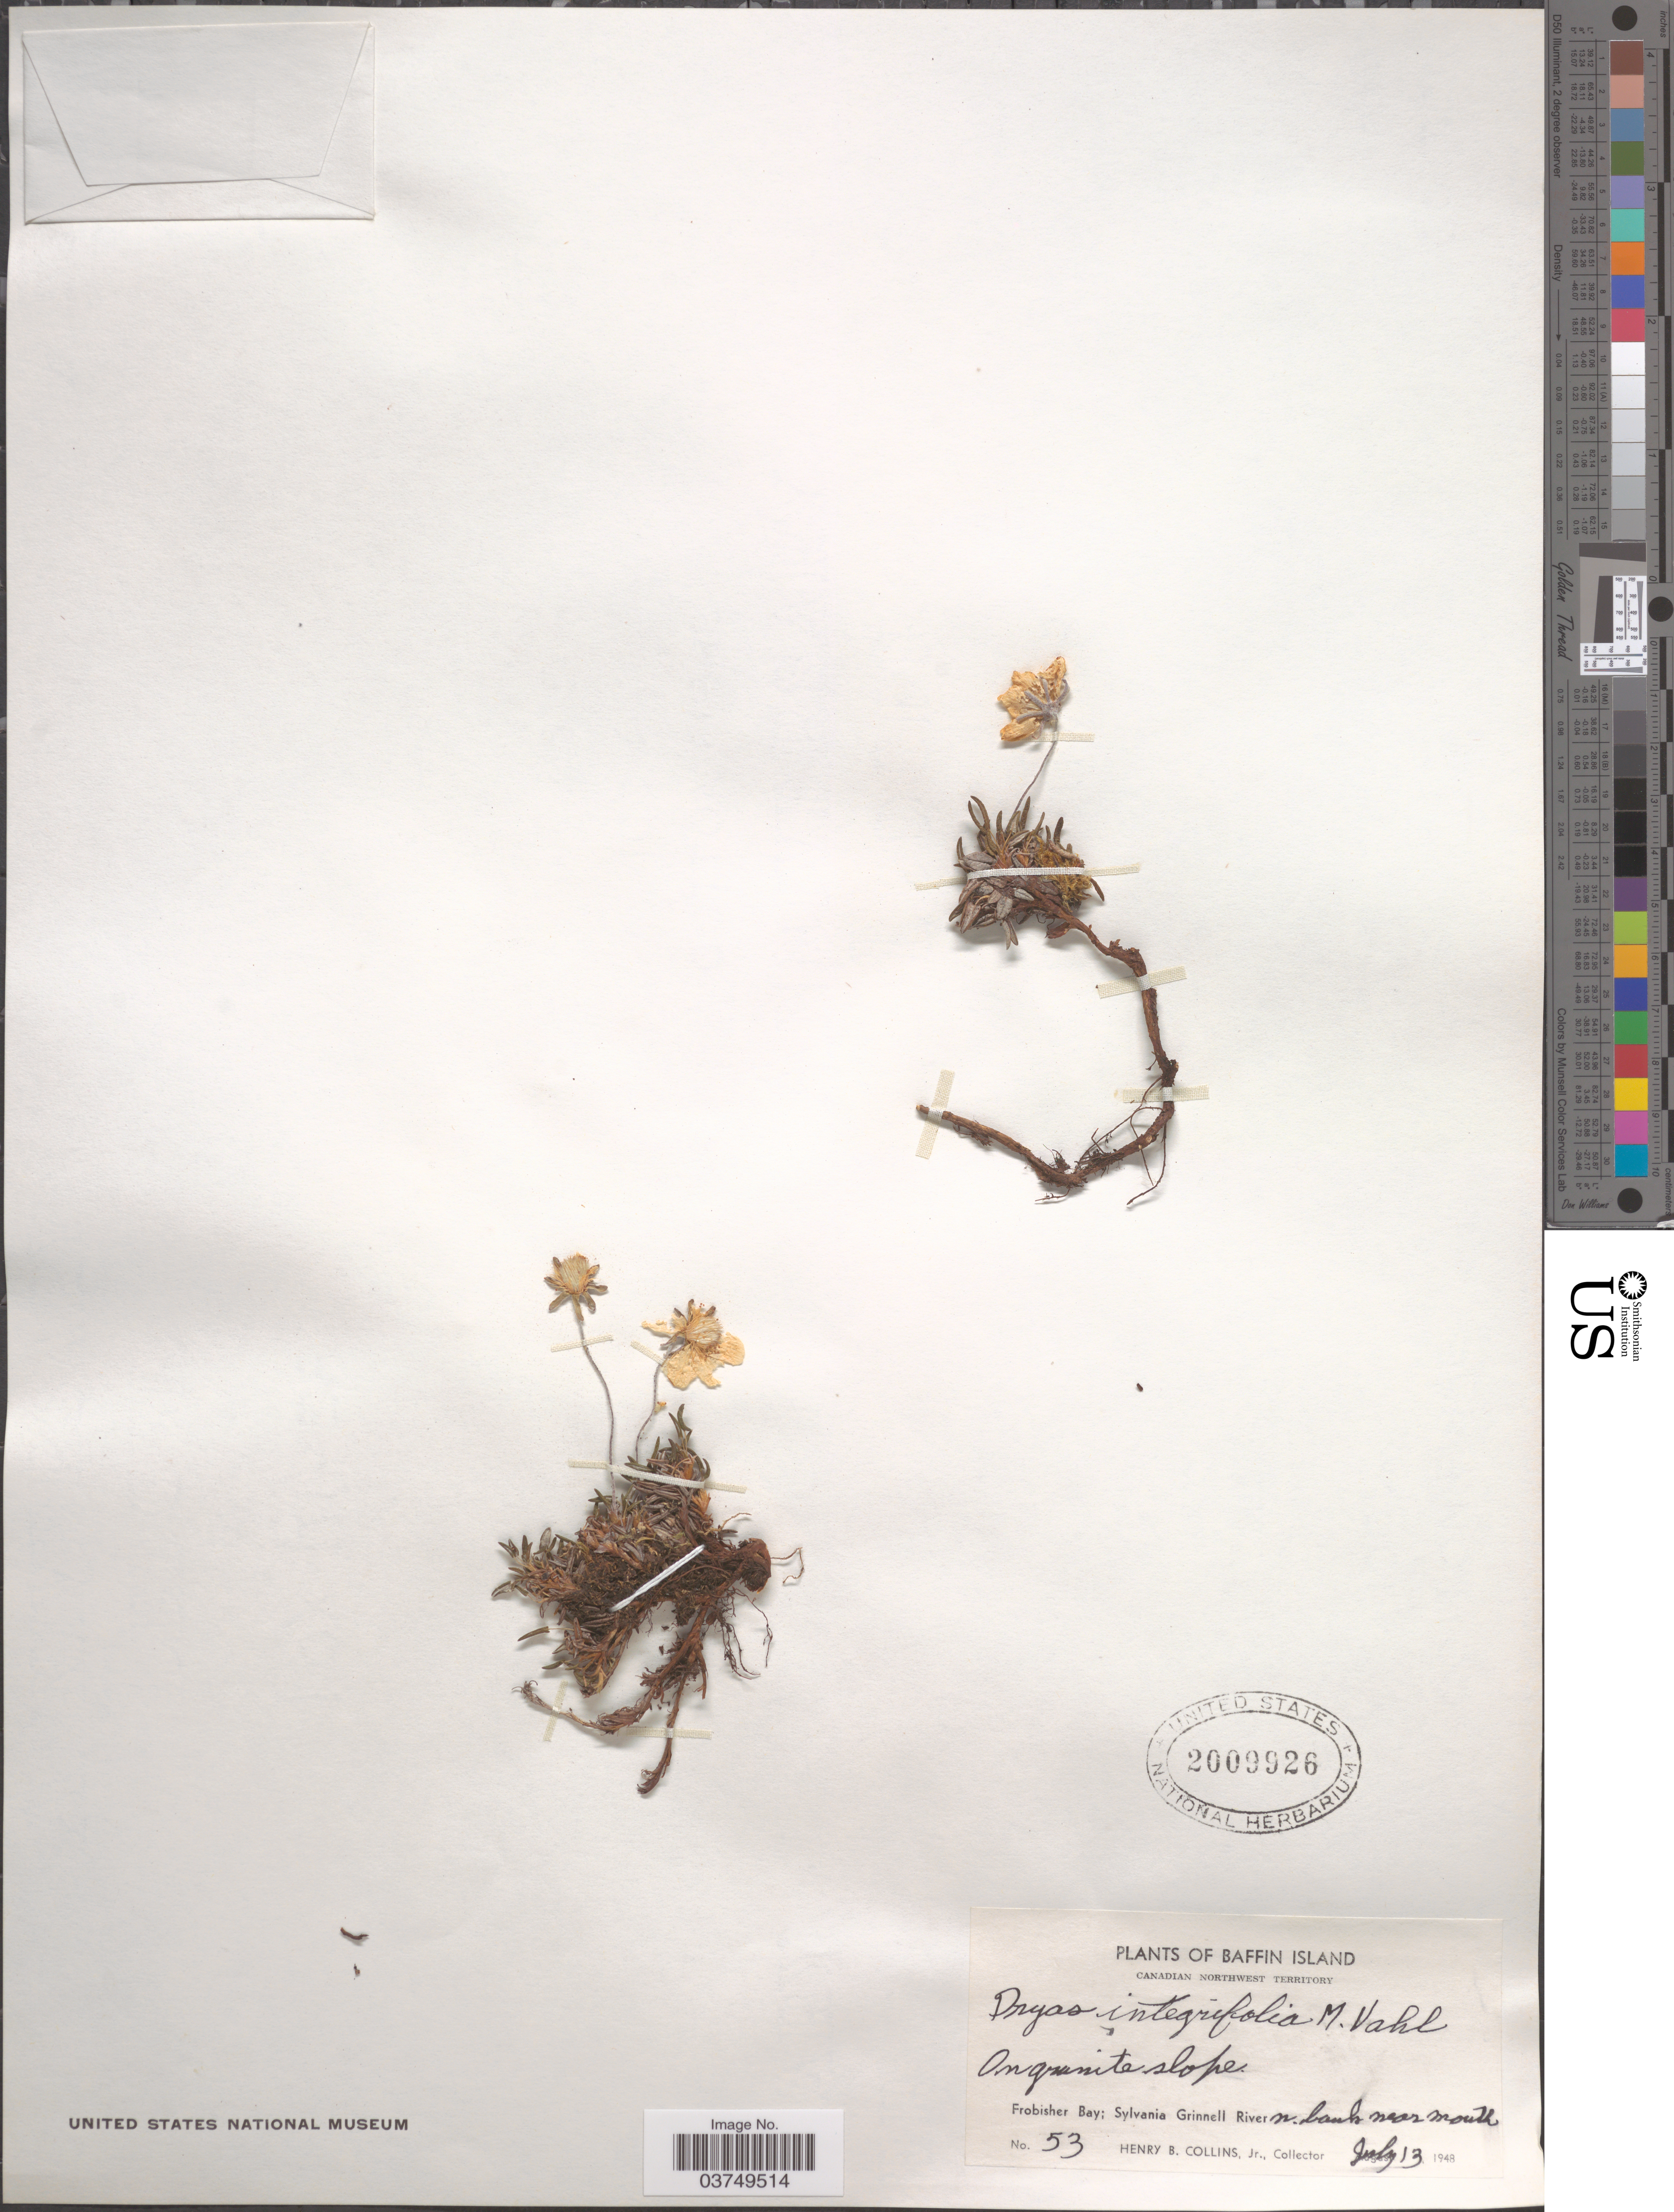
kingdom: Plantae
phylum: Tracheophyta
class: Magnoliopsida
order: Rosales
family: Rosaceae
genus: Dryas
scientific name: Dryas integrifolia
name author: Vahl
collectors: H. Collins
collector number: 53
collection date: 1948-07-13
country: Canada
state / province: Northwest Territories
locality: Baffin Island. On granite slope. Frobisher Bay; Sylvania Grinnell River n. bank near mouth.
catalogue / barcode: US 2009926